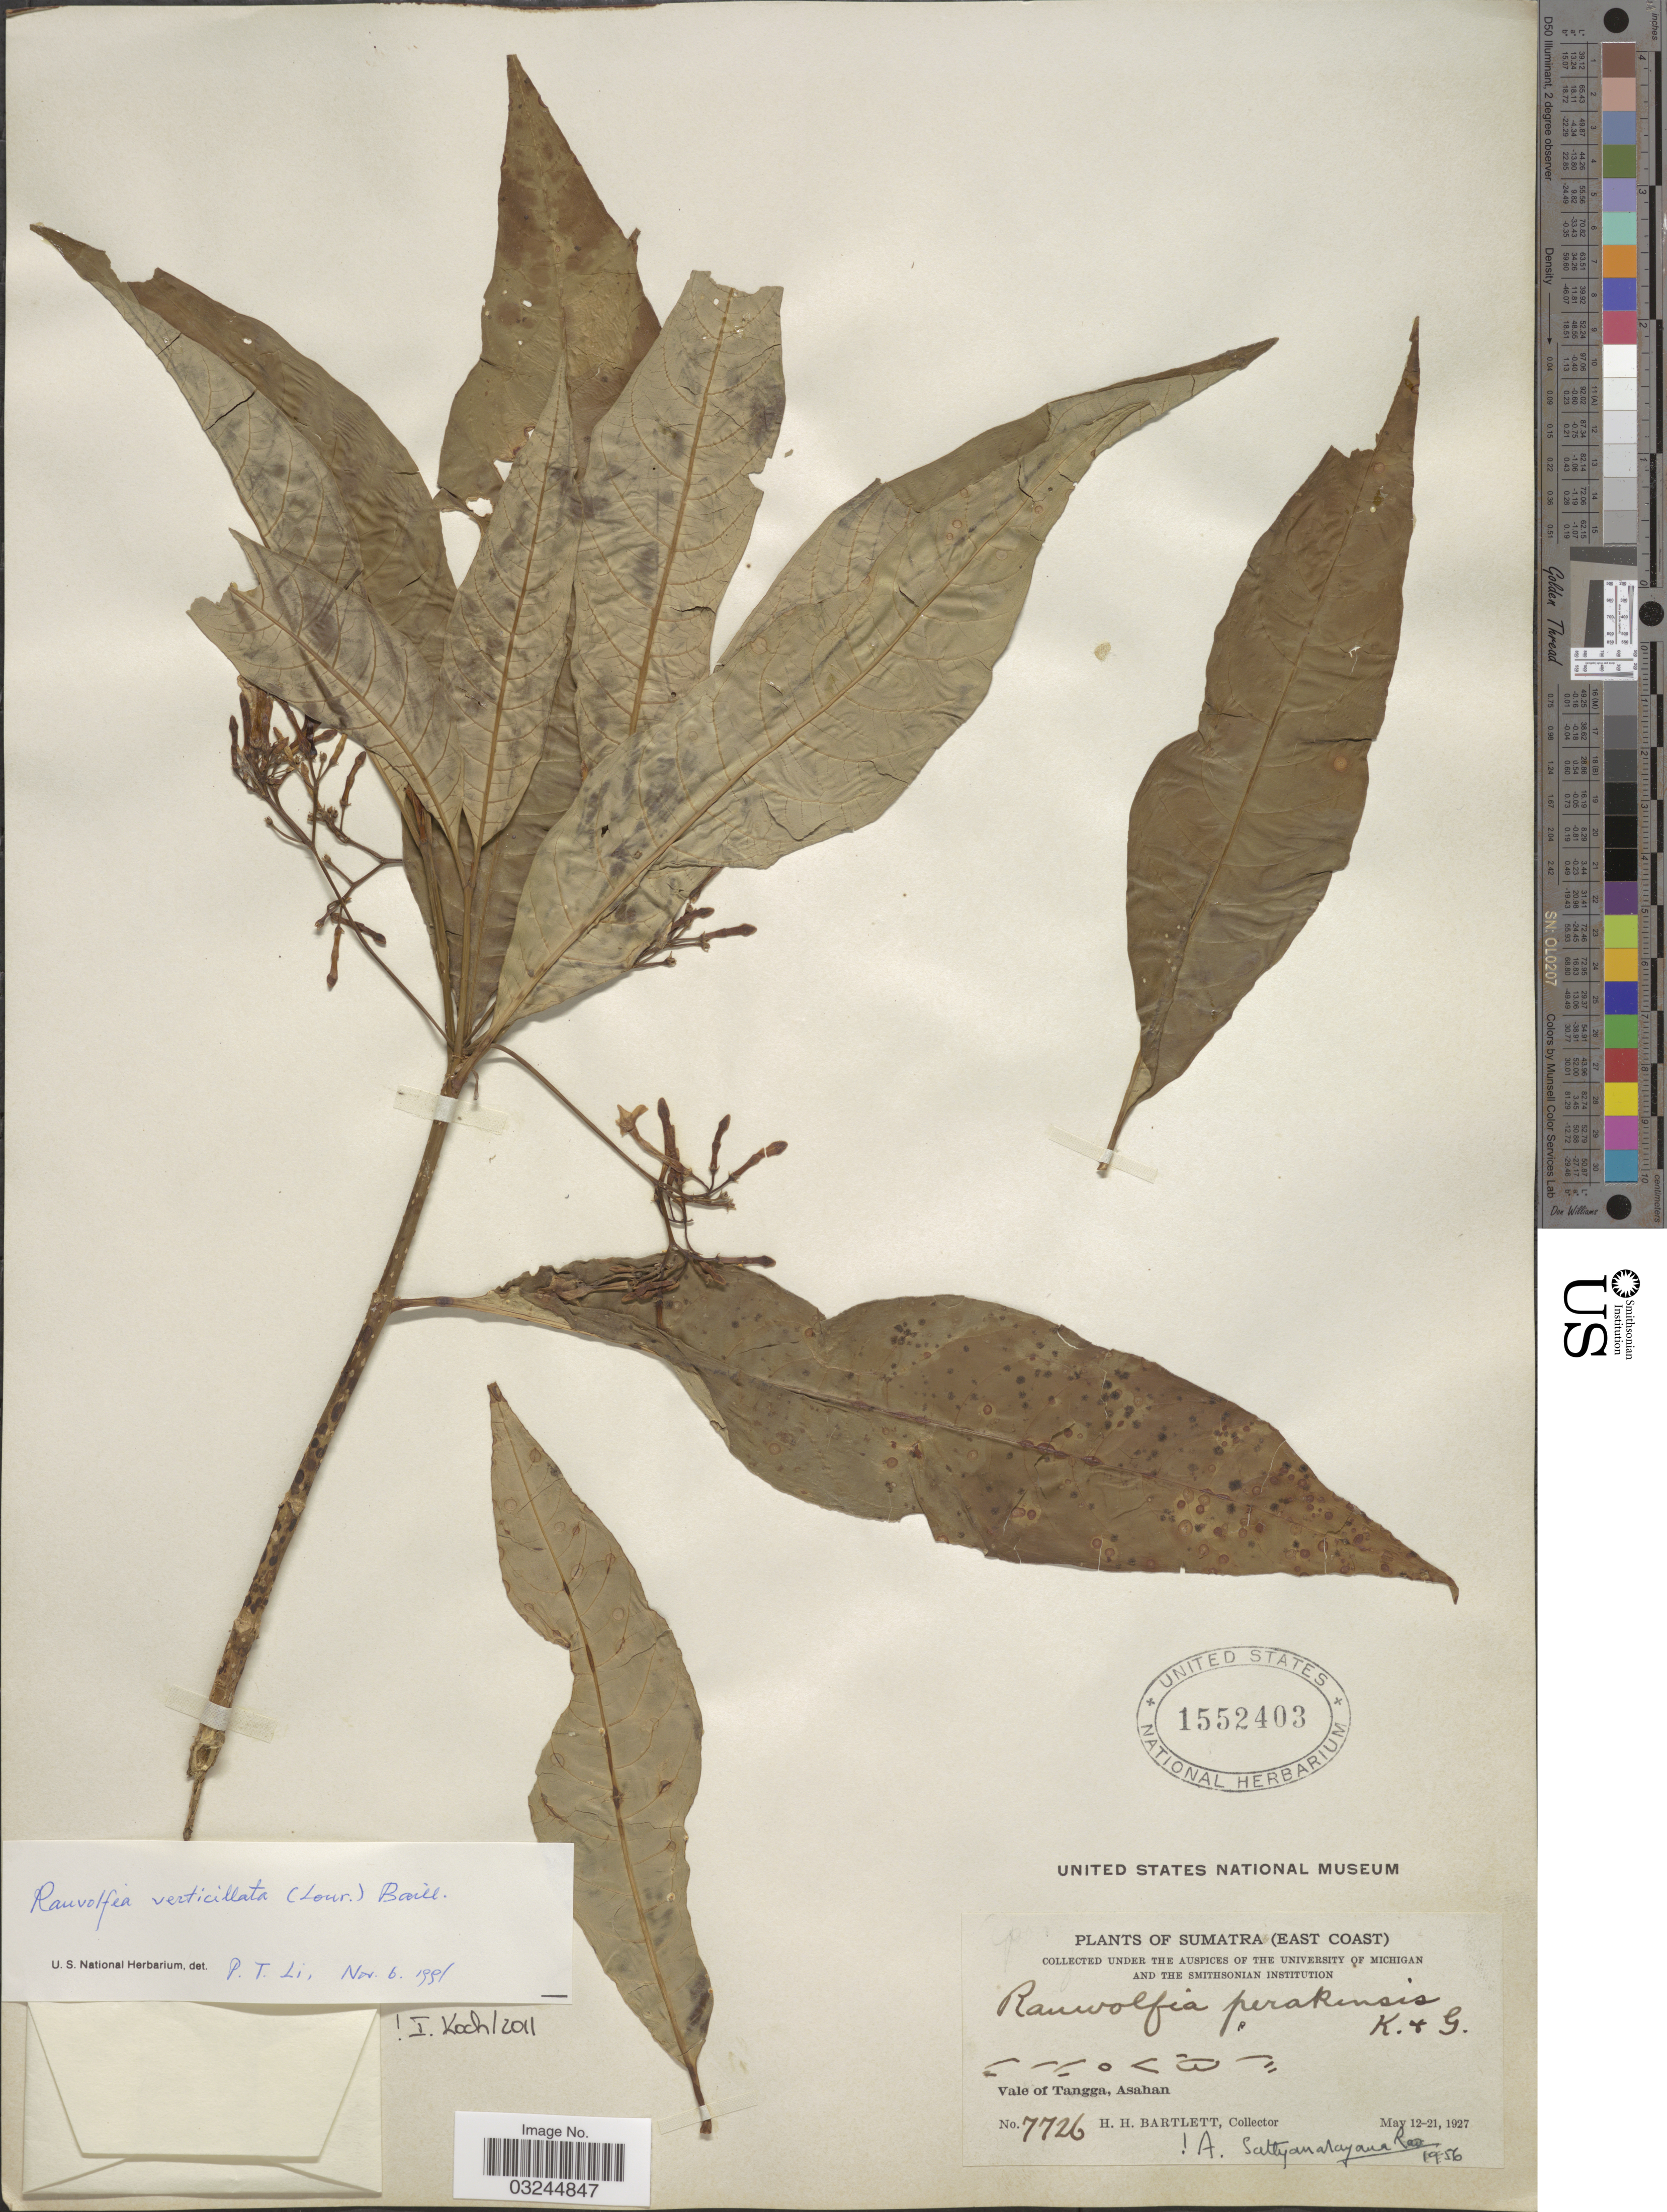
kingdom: Plantae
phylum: Tracheophyta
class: Magnoliopsida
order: Gentianales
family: Apocynaceae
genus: Rauvolfia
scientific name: Rauvolfia verticillata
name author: (Lour.) Baill.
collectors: H. H. Bartlett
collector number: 7726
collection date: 1927-05-12/1927-05-21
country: Indonesia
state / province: Sumatra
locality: Sumatra (East Coast). Vale of Tangga, Asahan.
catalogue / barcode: US 1552403